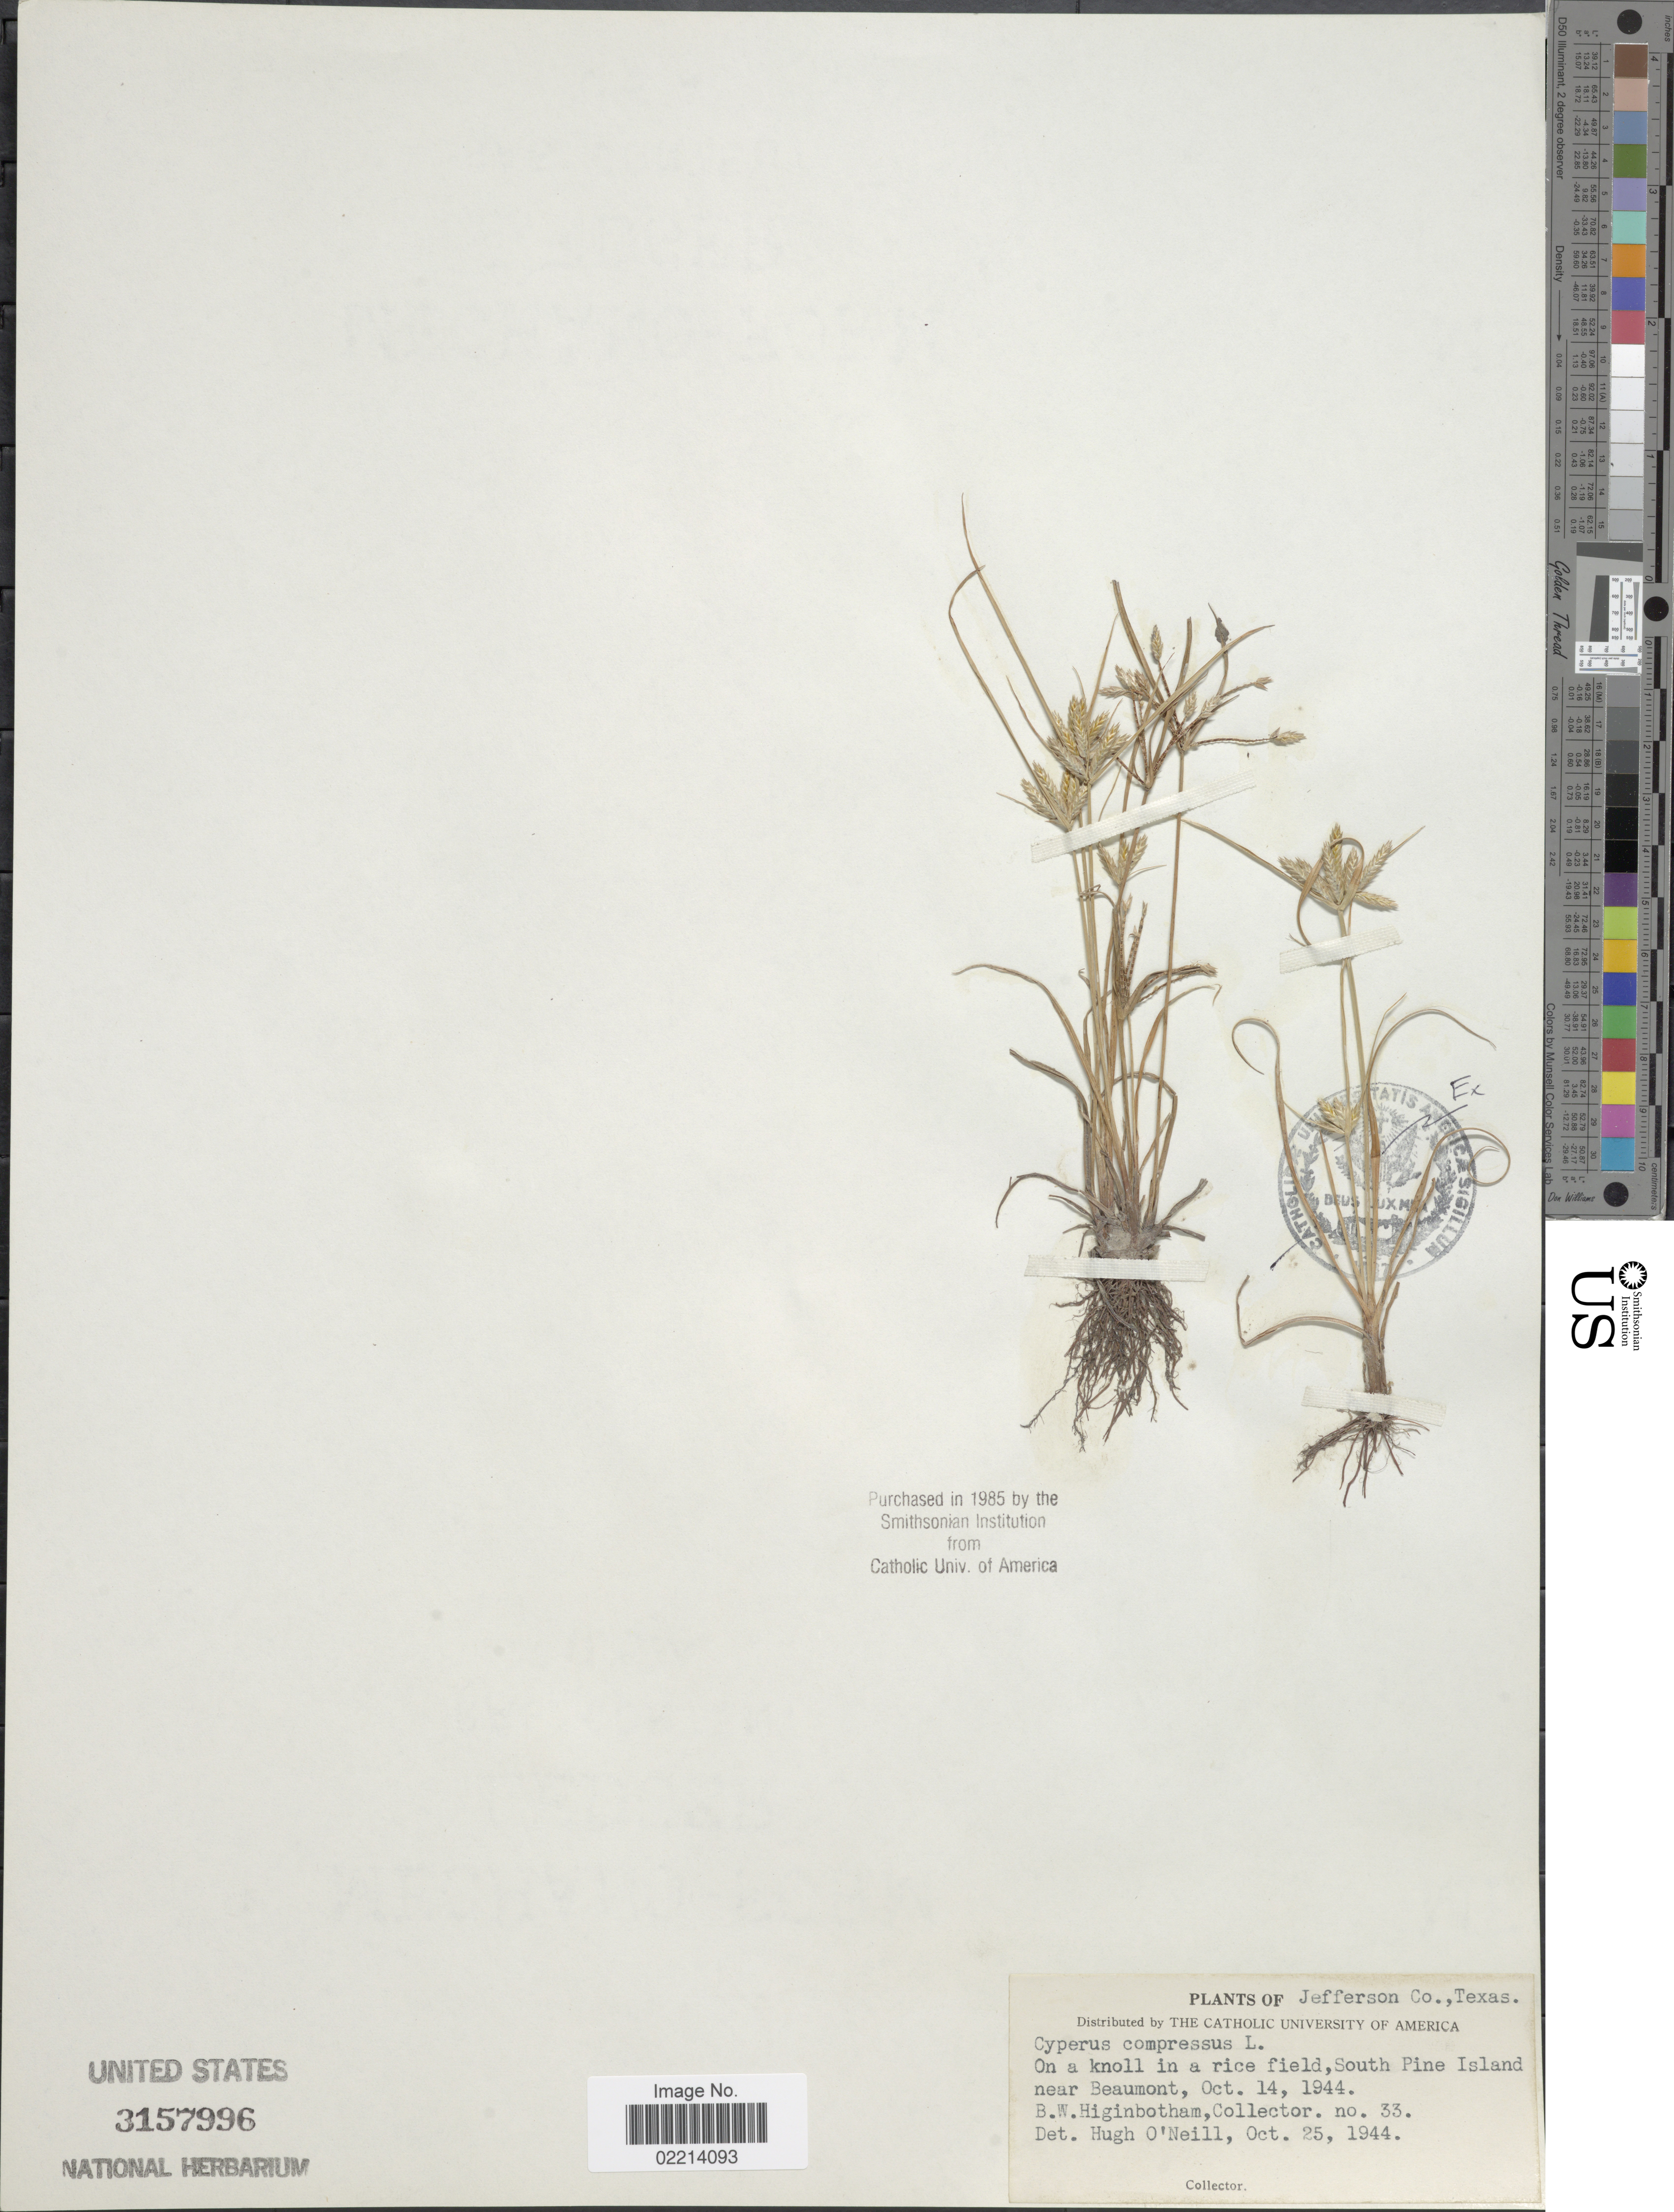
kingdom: Plantae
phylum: Tracheophyta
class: Liliopsida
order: Poales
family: Cyperaceae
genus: Cyperus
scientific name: Cyperus compressus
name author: L.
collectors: B. Higinbotham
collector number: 33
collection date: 1944-10-14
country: United States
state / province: Texas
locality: Jefferson Co. On a knoll in a rice field, South Pine Island near Beaumont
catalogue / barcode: US 3157996